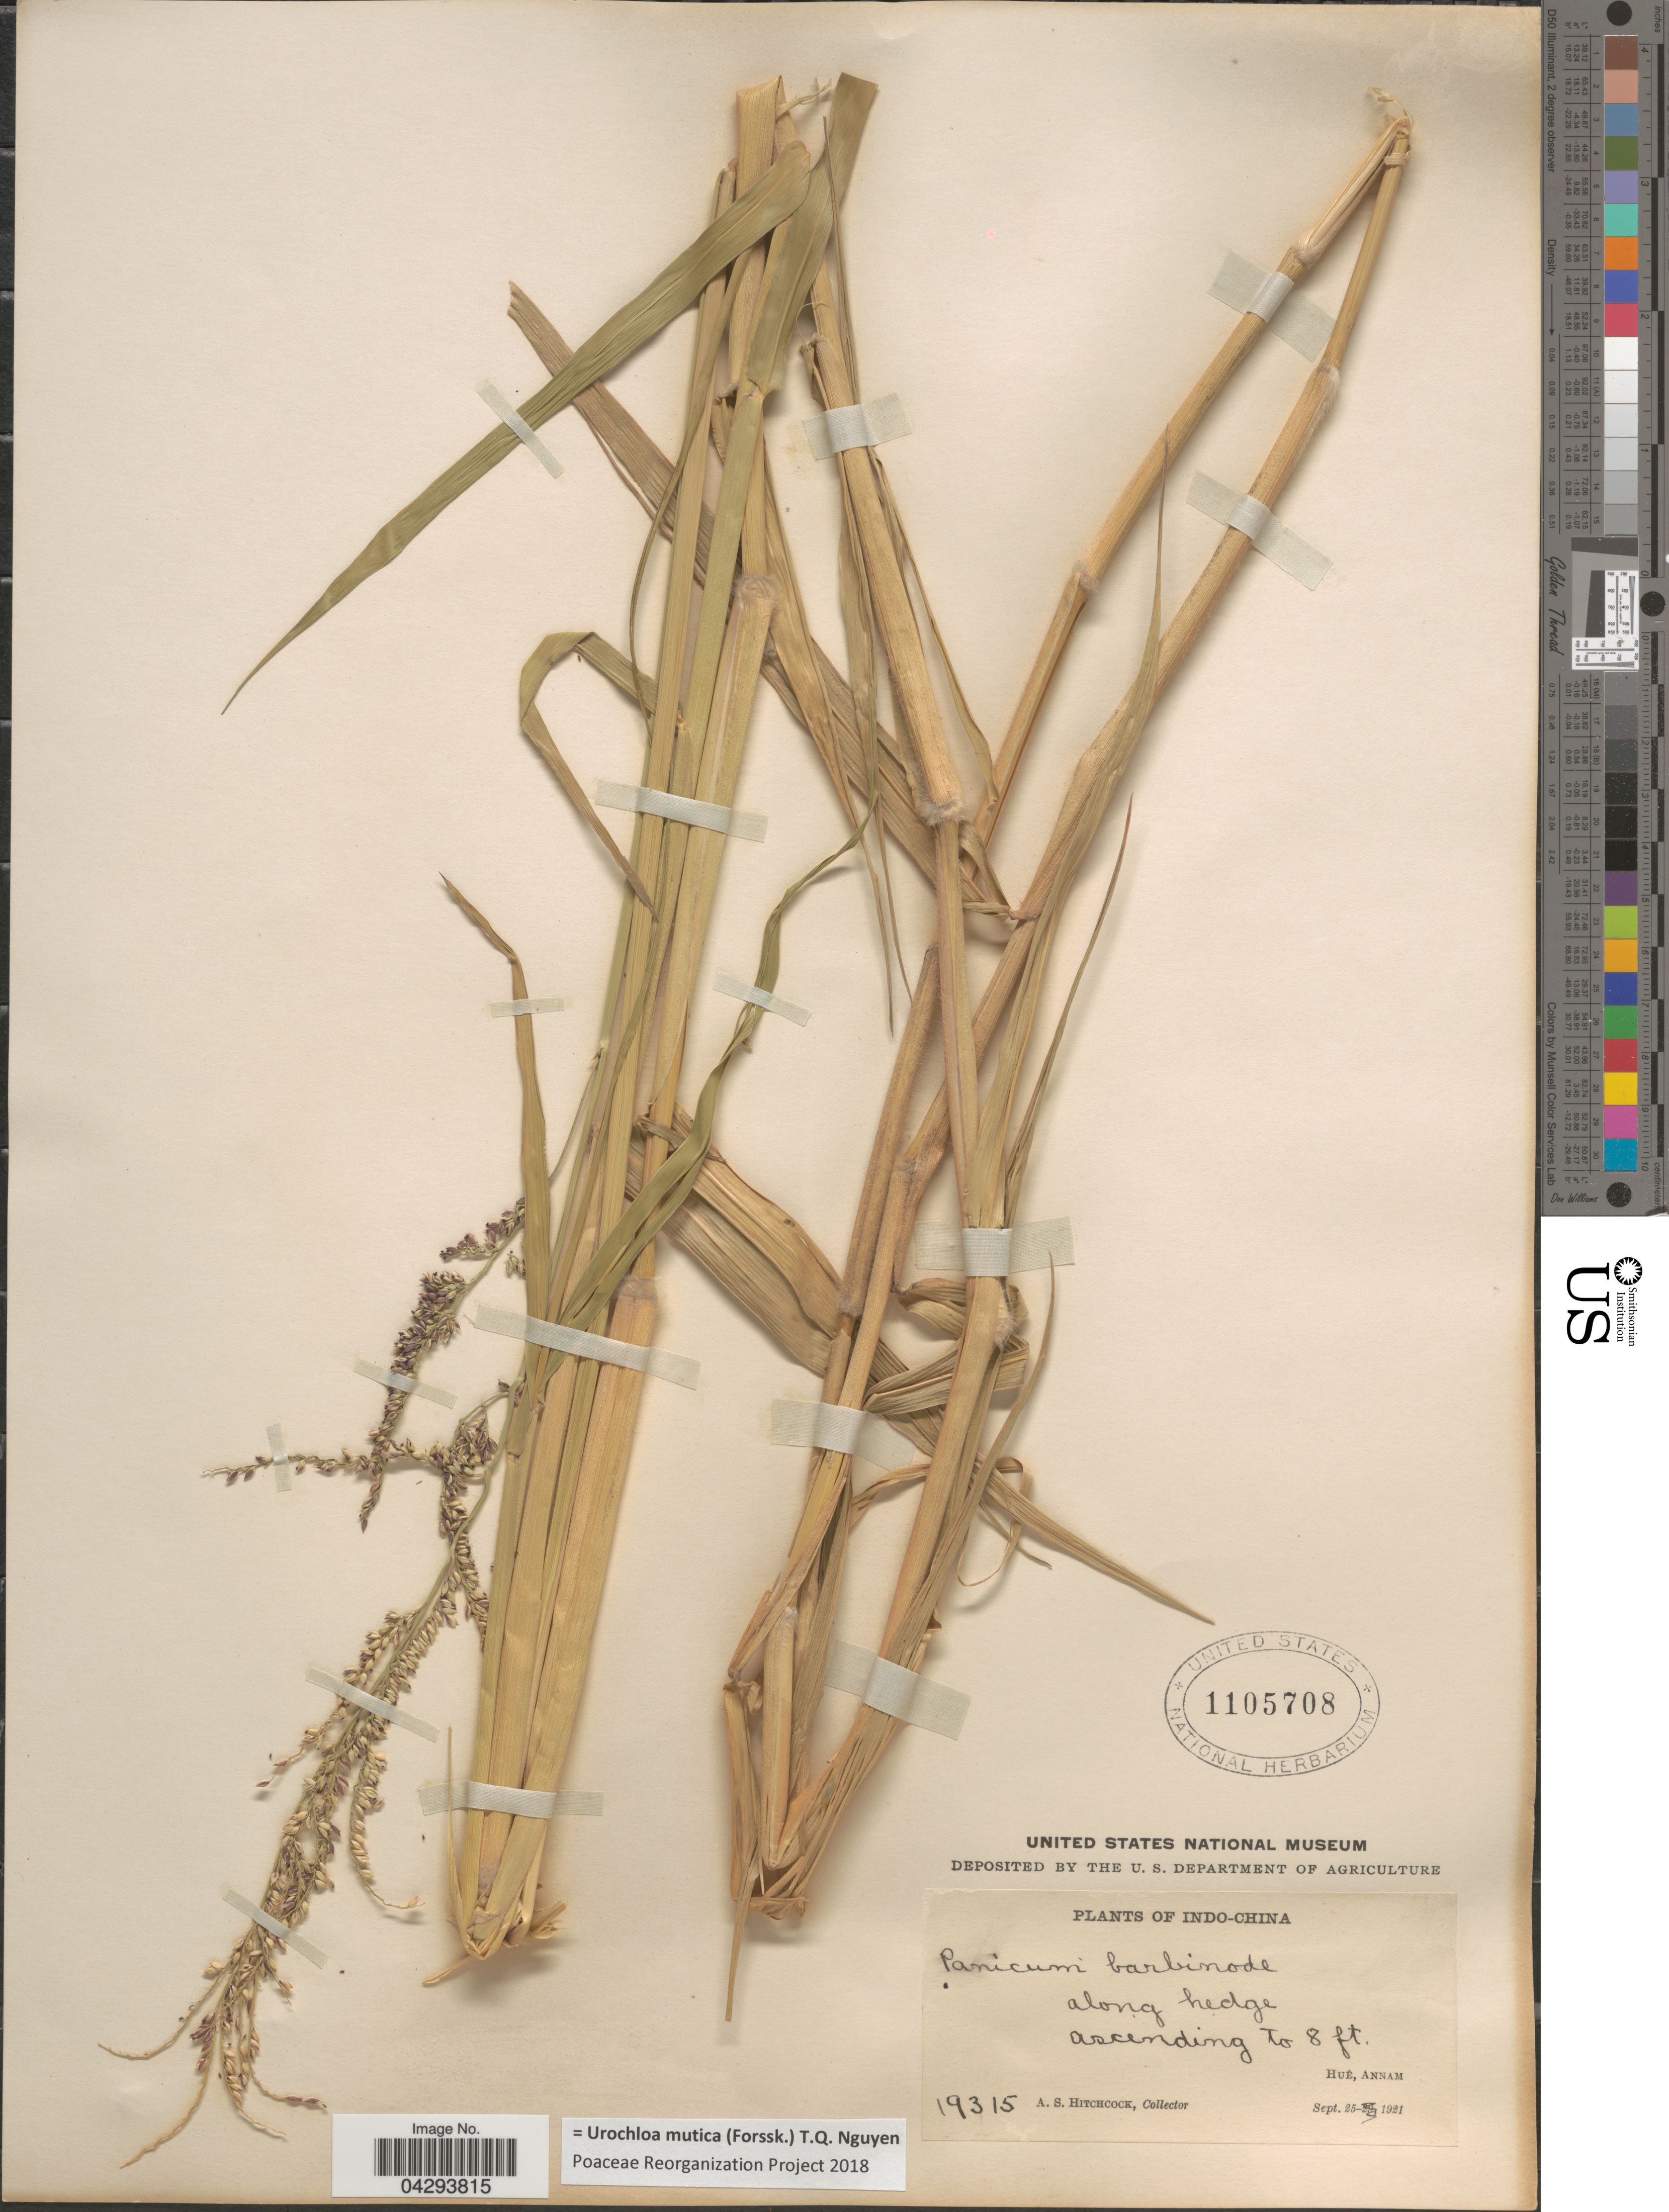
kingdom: Plantae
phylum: Tracheophyta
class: Liliopsida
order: Poales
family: Poaceae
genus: Urochloa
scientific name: Urochloa mutica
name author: (Forssk.) T.Q. Nguyen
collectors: A. S. Hitchcock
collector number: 19315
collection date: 1921-09-25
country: Vietnam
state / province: Thua Thien-Hue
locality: Huê, Annam.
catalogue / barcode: US 1105708